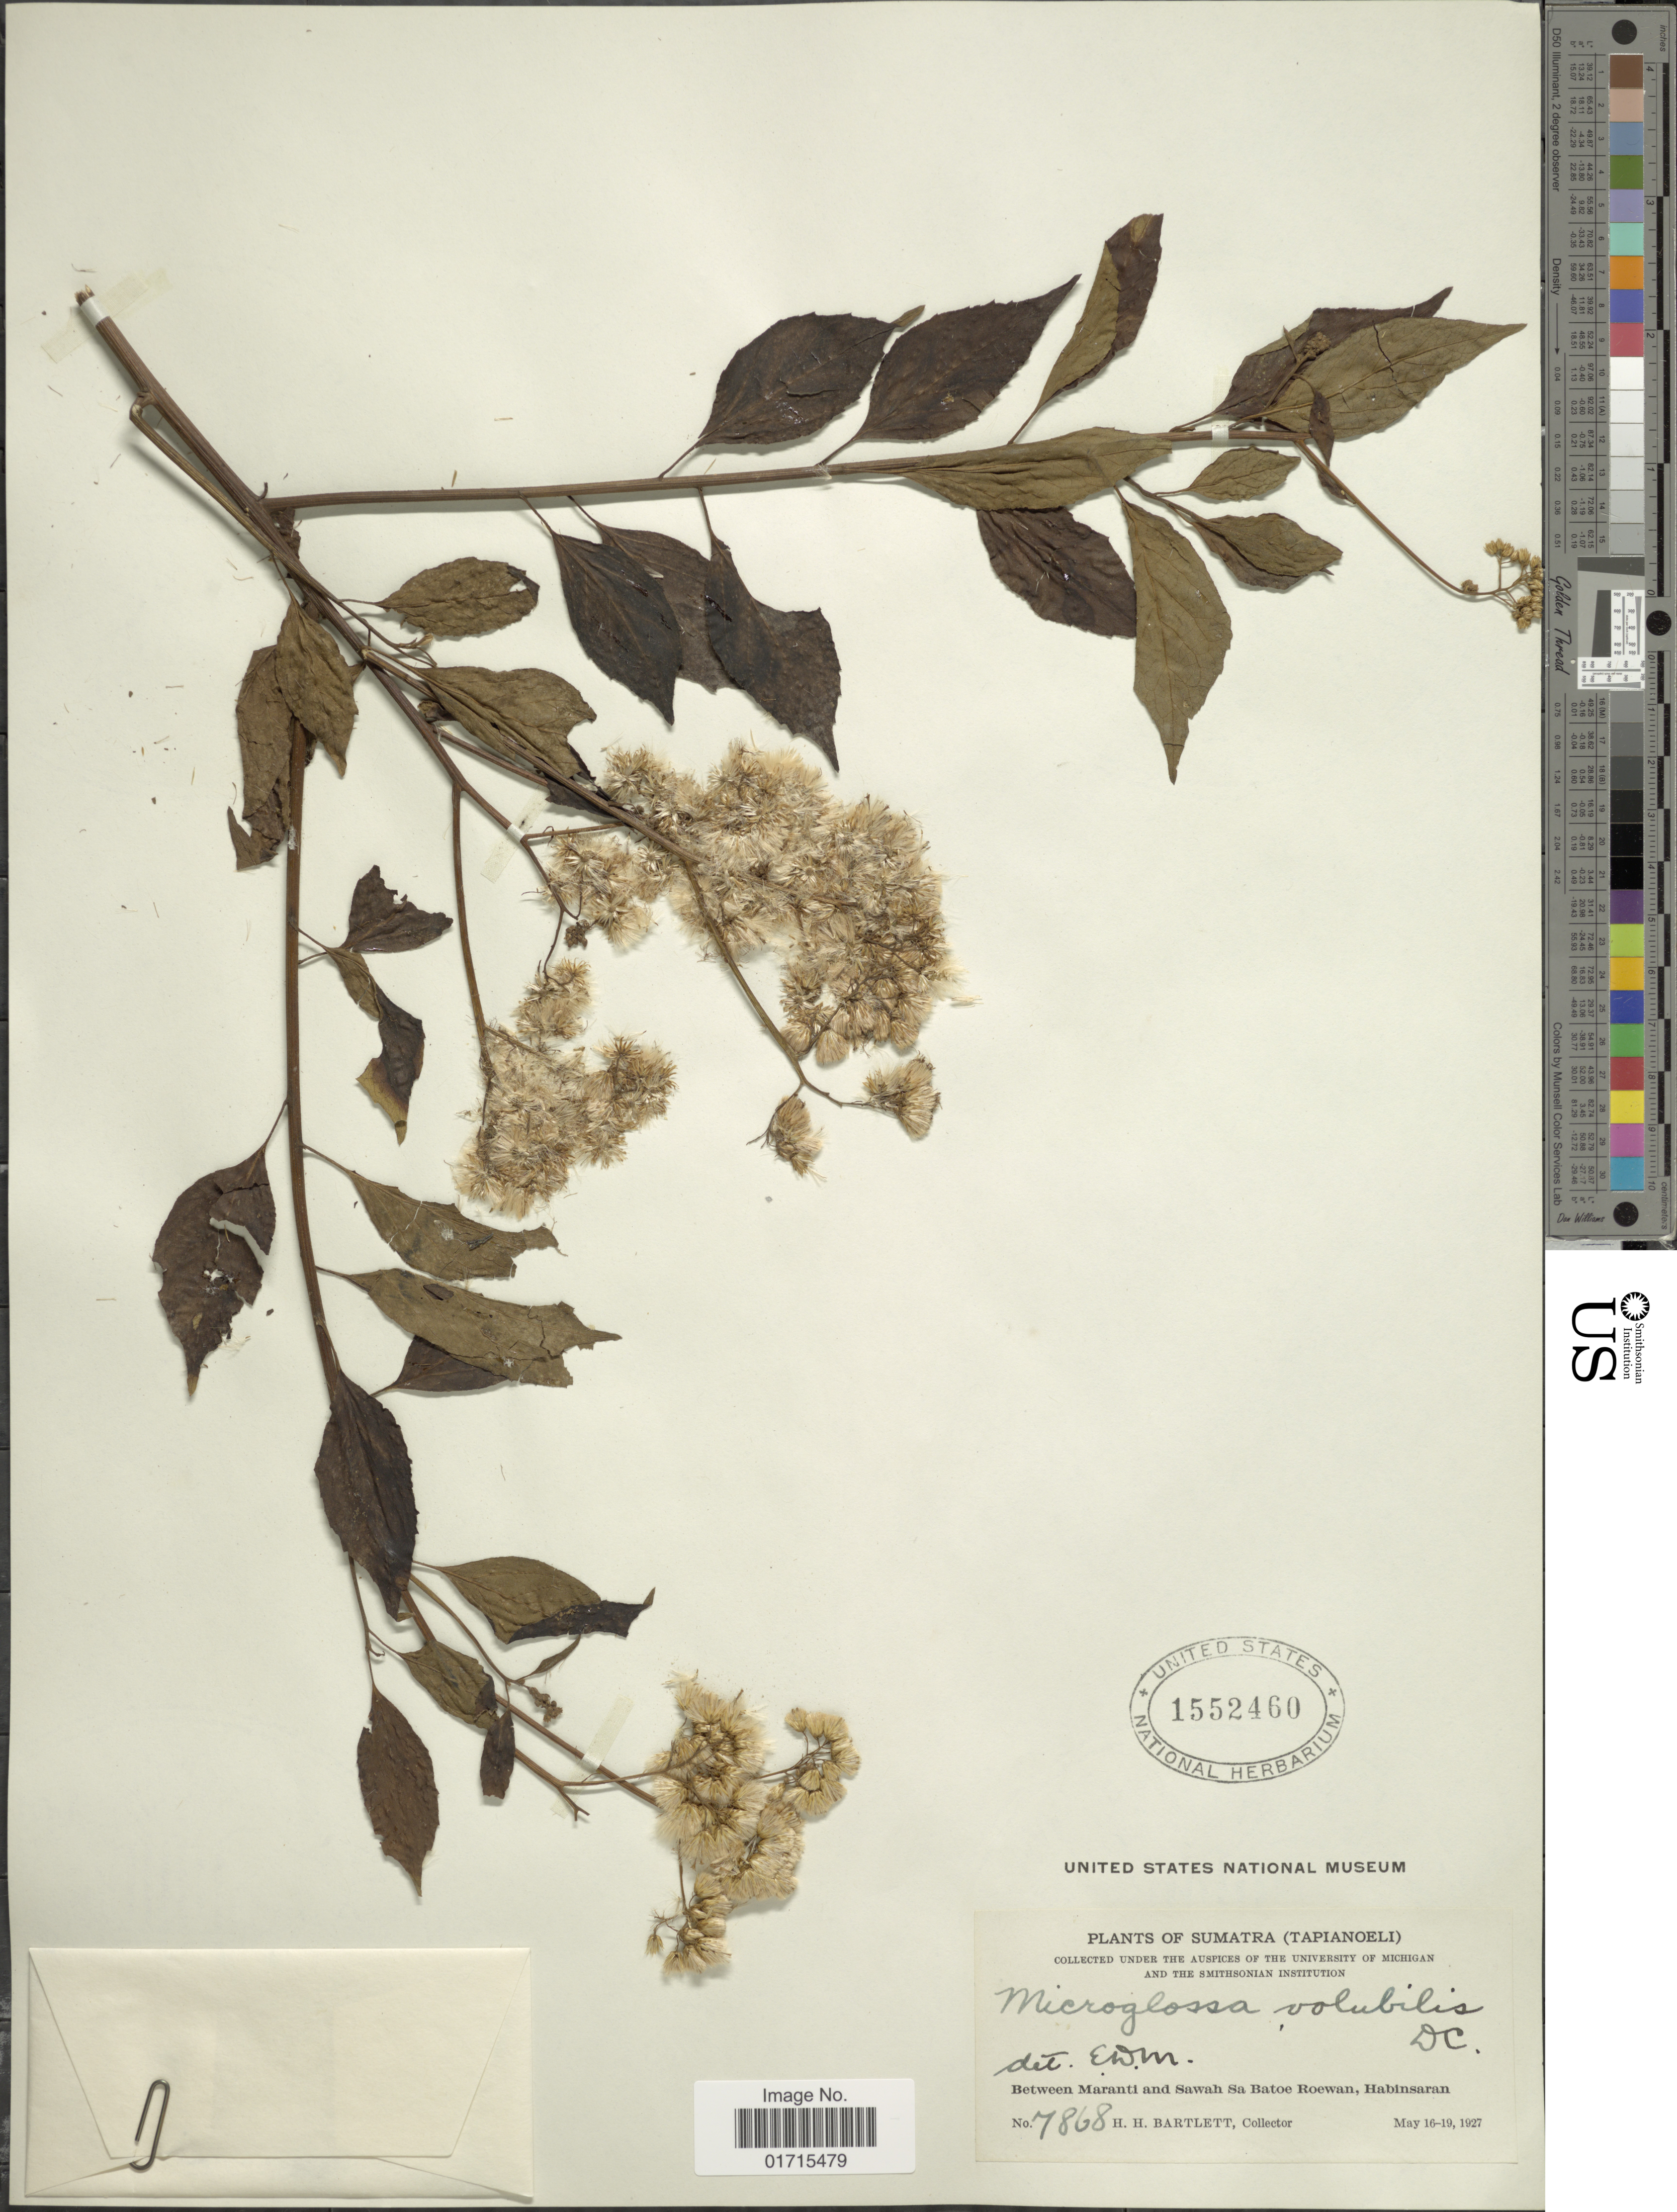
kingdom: Plantae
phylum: Tracheophyta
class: Magnoliopsida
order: Asterales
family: Asteraceae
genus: Microglossa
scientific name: Microglossa pyrifolia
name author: (Lam.) Kuntze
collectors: H. H. Bartlett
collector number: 7868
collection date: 1927-05-16/1927-05-19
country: Indonesia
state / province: Sumatra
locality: Sumatra, (Tapianoeli). Between Maranti and Sawah Sa Batoe Roewan, Habinsaran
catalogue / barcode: US 1552460